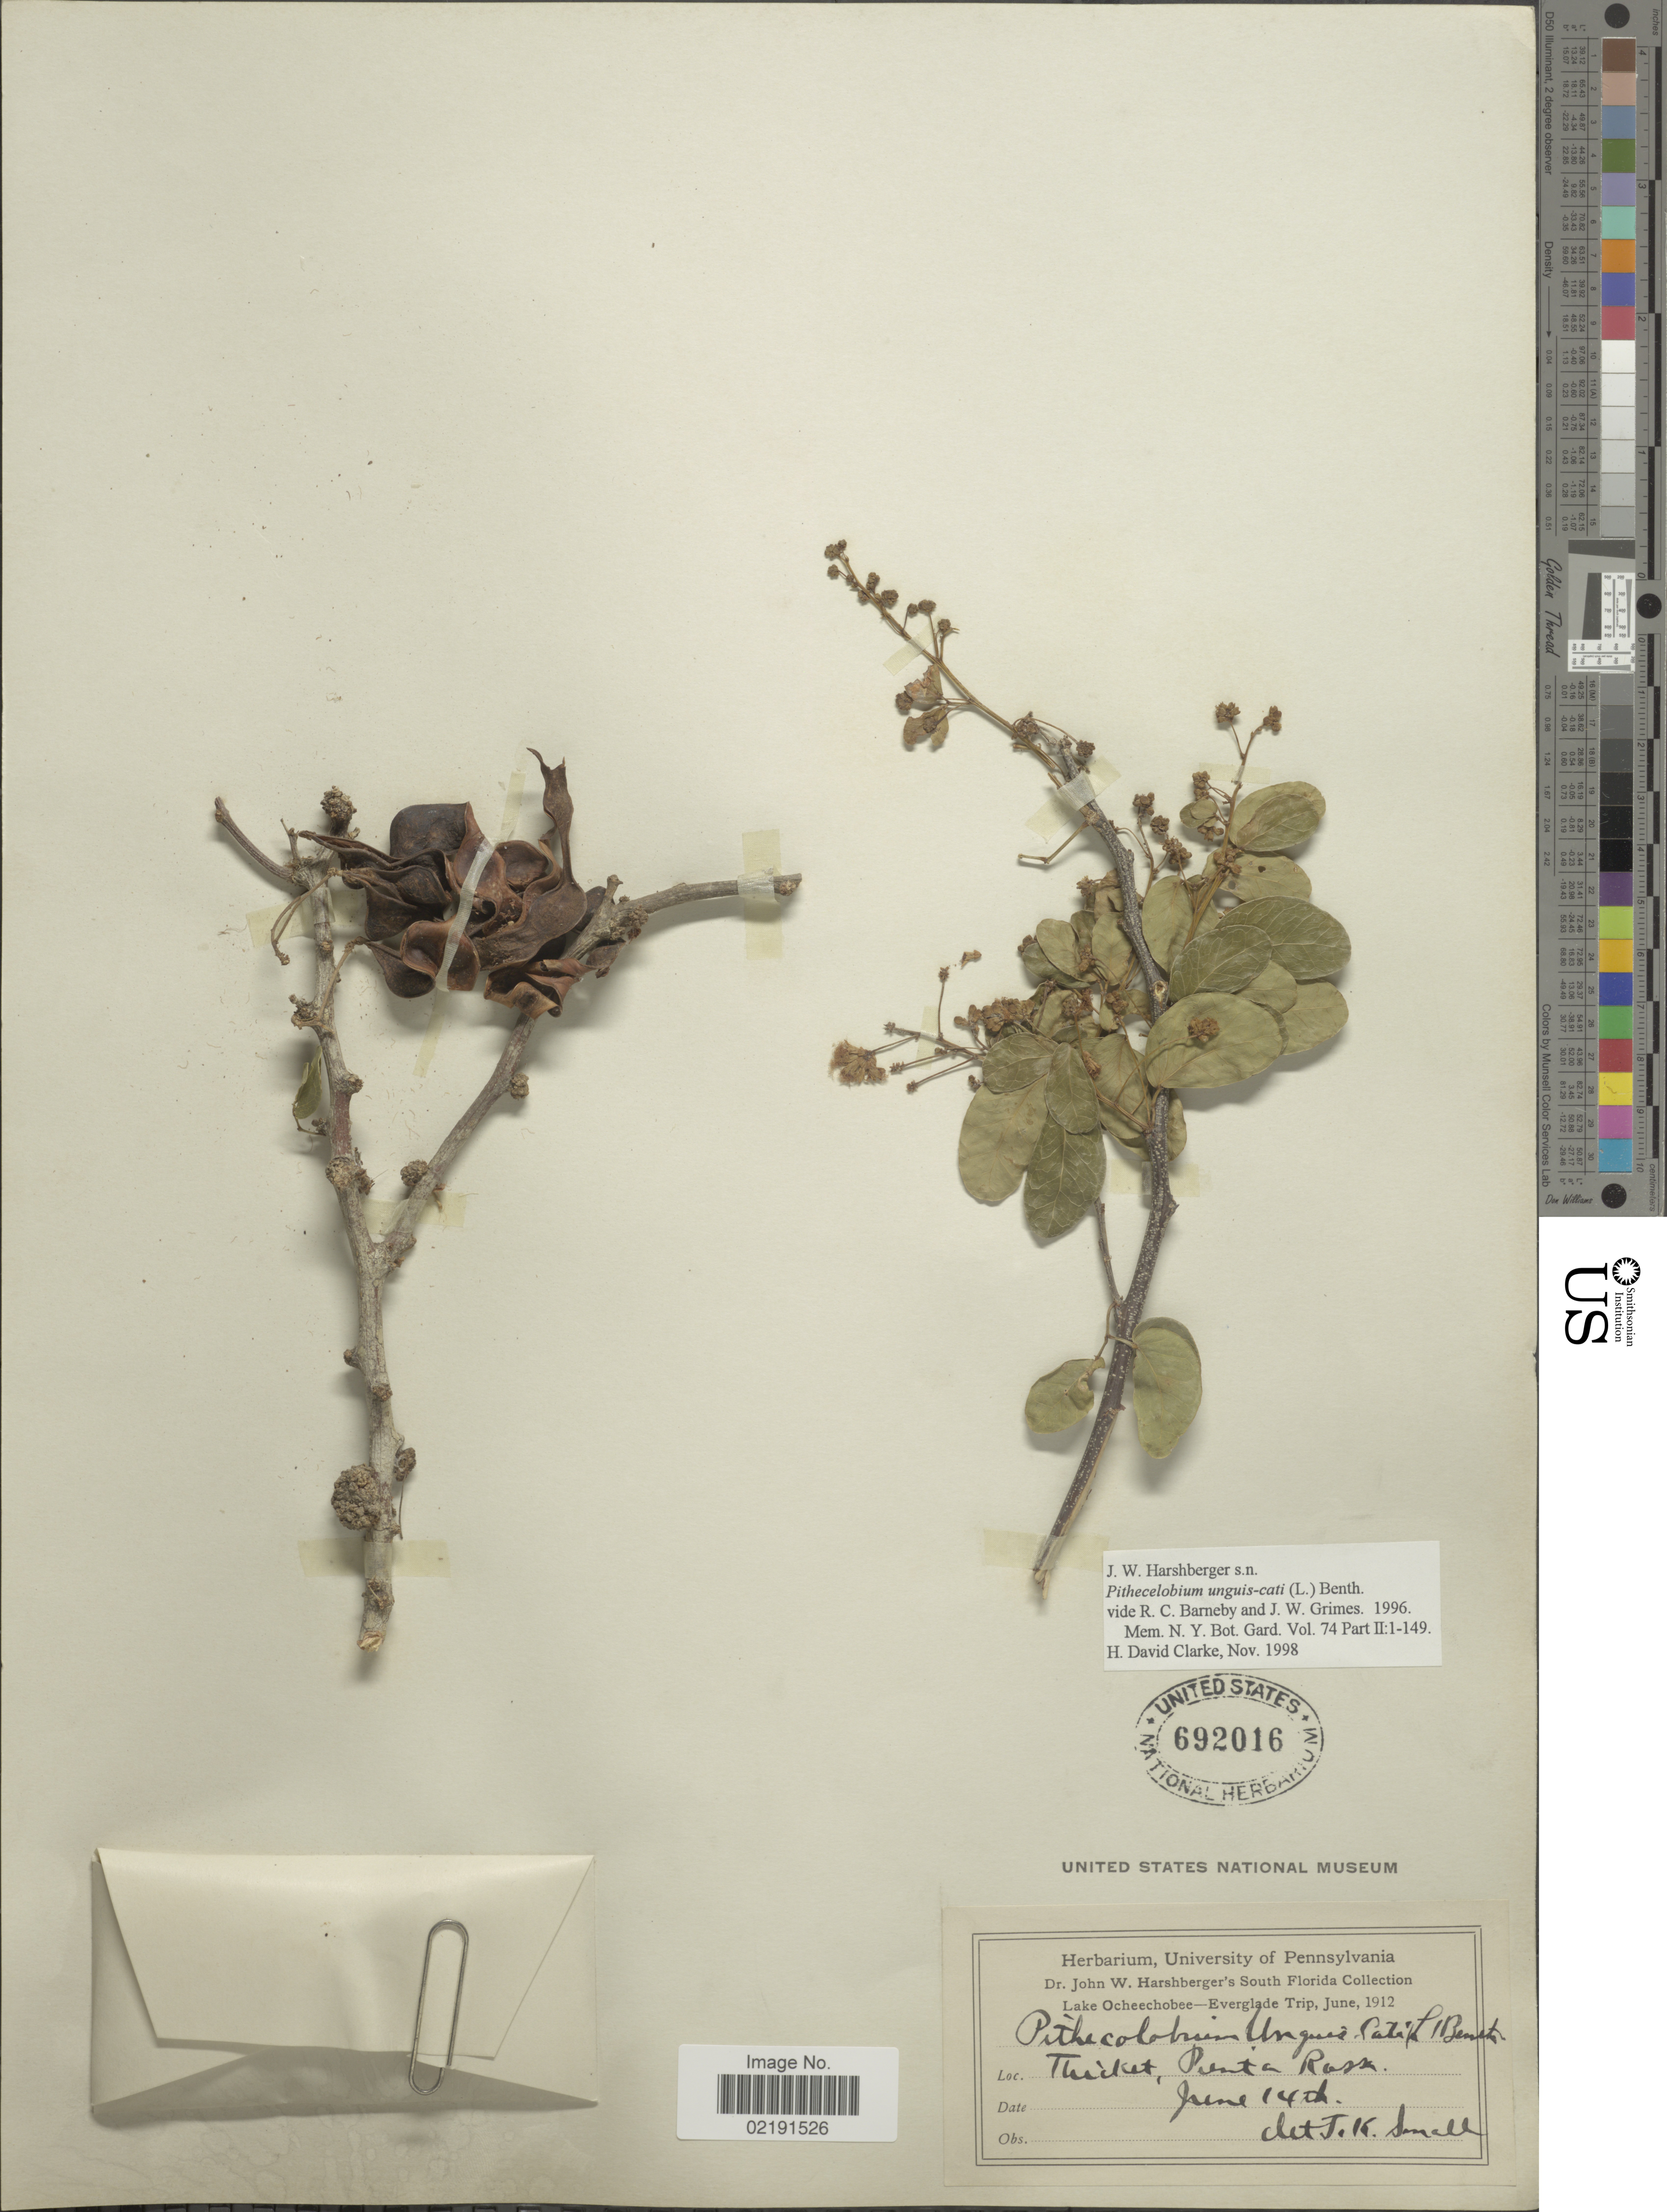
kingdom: Plantae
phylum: Tracheophyta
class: Magnoliopsida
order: Fabales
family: Fabaceae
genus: Pithecellobium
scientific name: Pithecellobium unguis-cati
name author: (L.) Benth.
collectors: J. W. Harshberger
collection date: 1912-06-14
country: United States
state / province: Florida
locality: South Florida. Lake Ocheechobee. Thicket, Punta Rossa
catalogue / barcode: US 692016